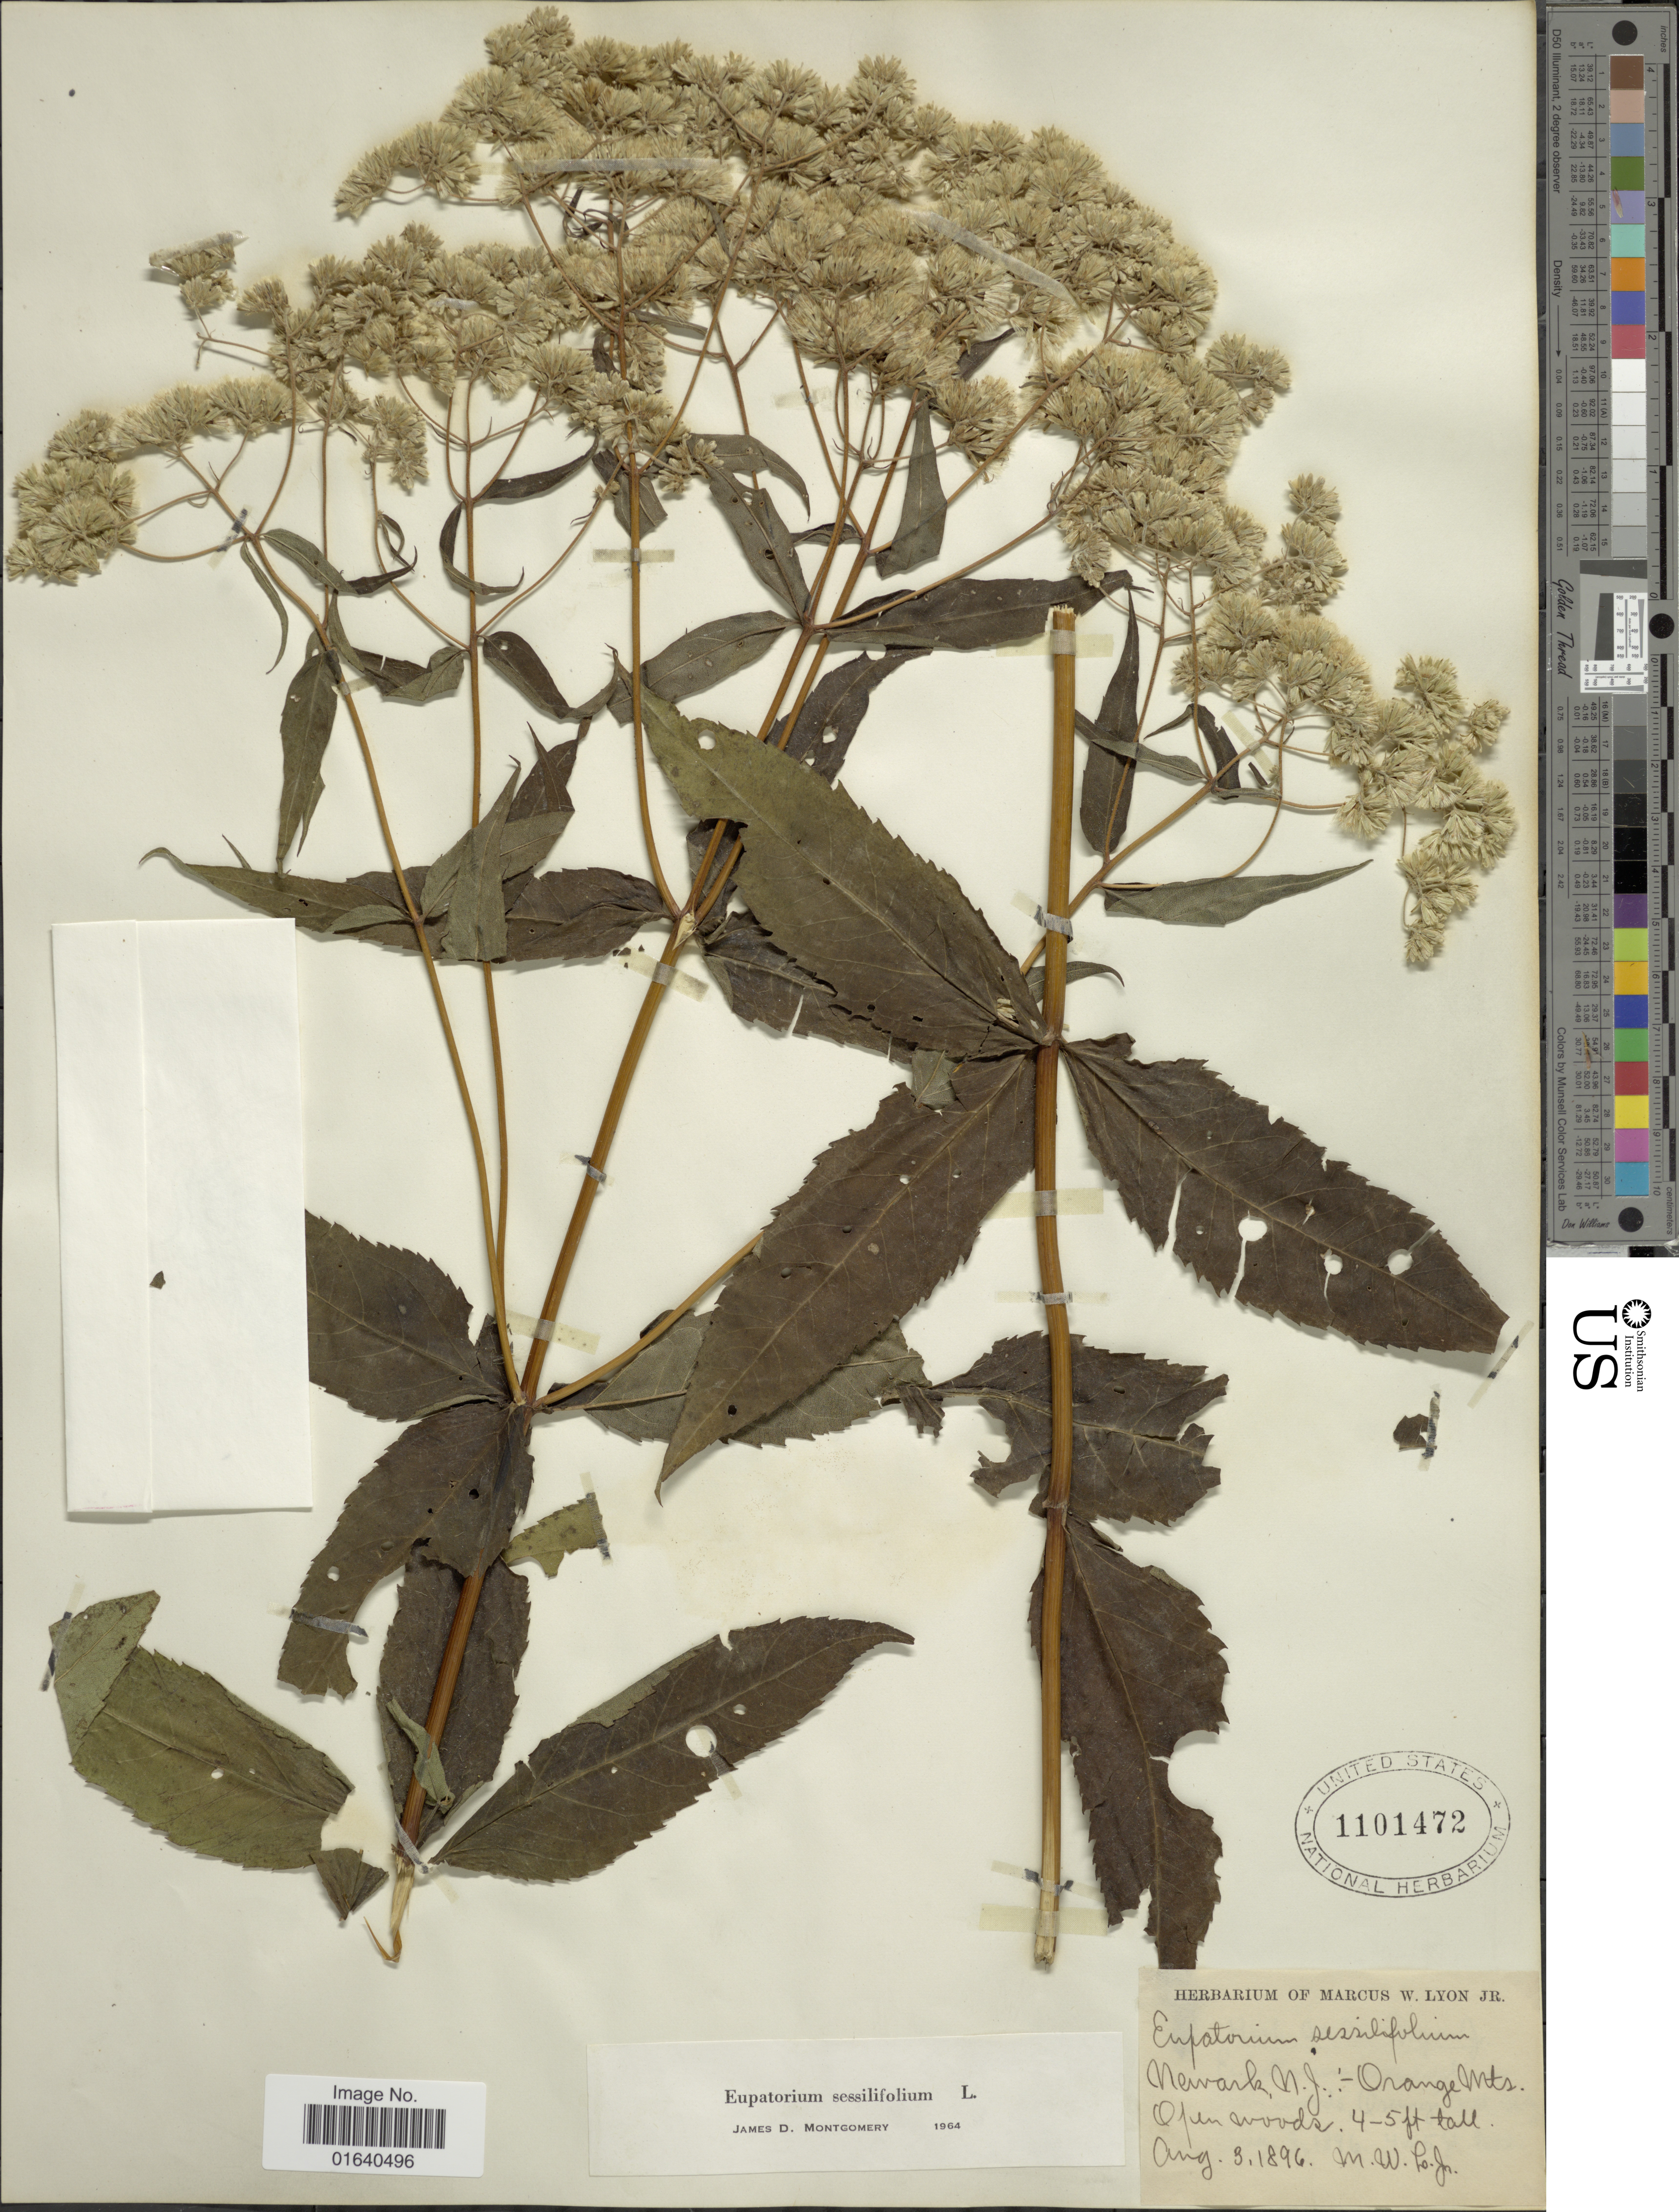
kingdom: Plantae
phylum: Tracheophyta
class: Magnoliopsida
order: Asterales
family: Asteraceae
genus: Eupatorium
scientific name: Eupatorium sessilifolium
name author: L.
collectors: M. W. Lyon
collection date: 1896-08-03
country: United States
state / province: New Jersey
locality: Newark - Orange Mts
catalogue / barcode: US 1101472